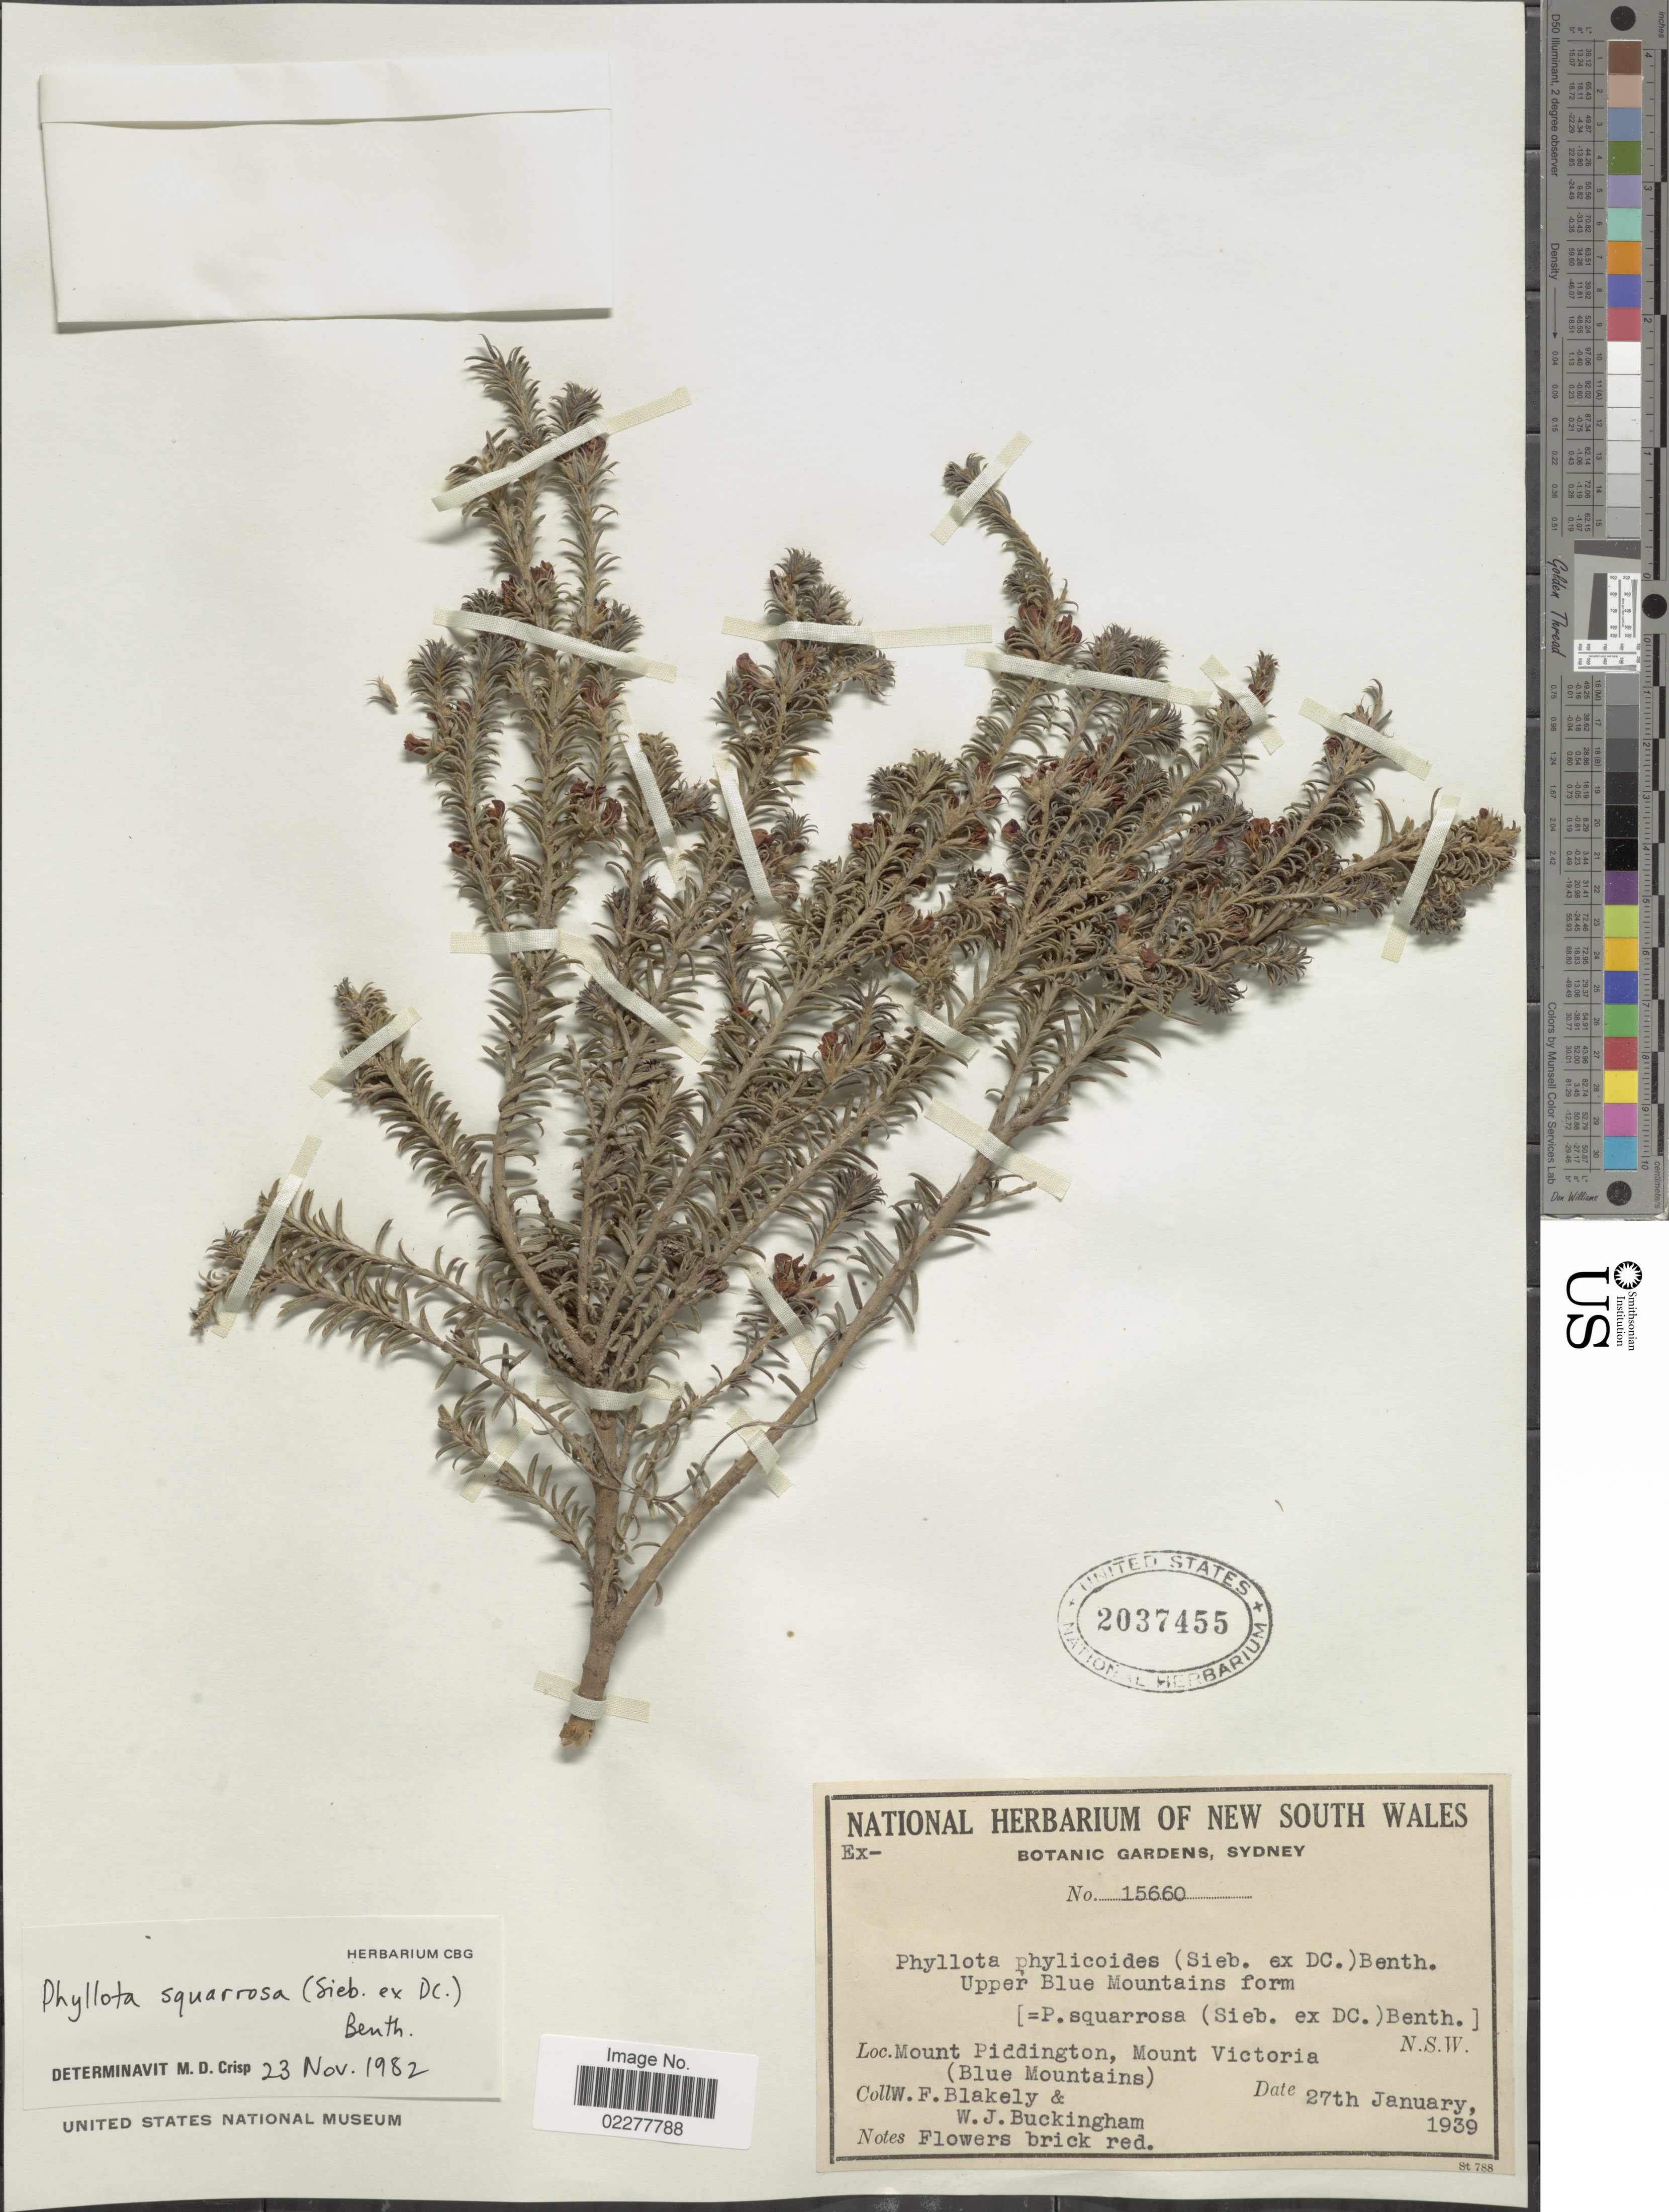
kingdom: Plantae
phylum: Tracheophyta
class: Magnoliopsida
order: Fabales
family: Fabaceae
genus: Phyllota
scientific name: Phyllota squarrosa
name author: (Sieber ex DC.) Benth.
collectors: W. Blakely & W. Buckingham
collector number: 15660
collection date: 1939-01-27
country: Australia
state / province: New South Wales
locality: Mount Piddington, Mount Victoria (Blue Mountains) N.S.W.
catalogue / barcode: US 2037455